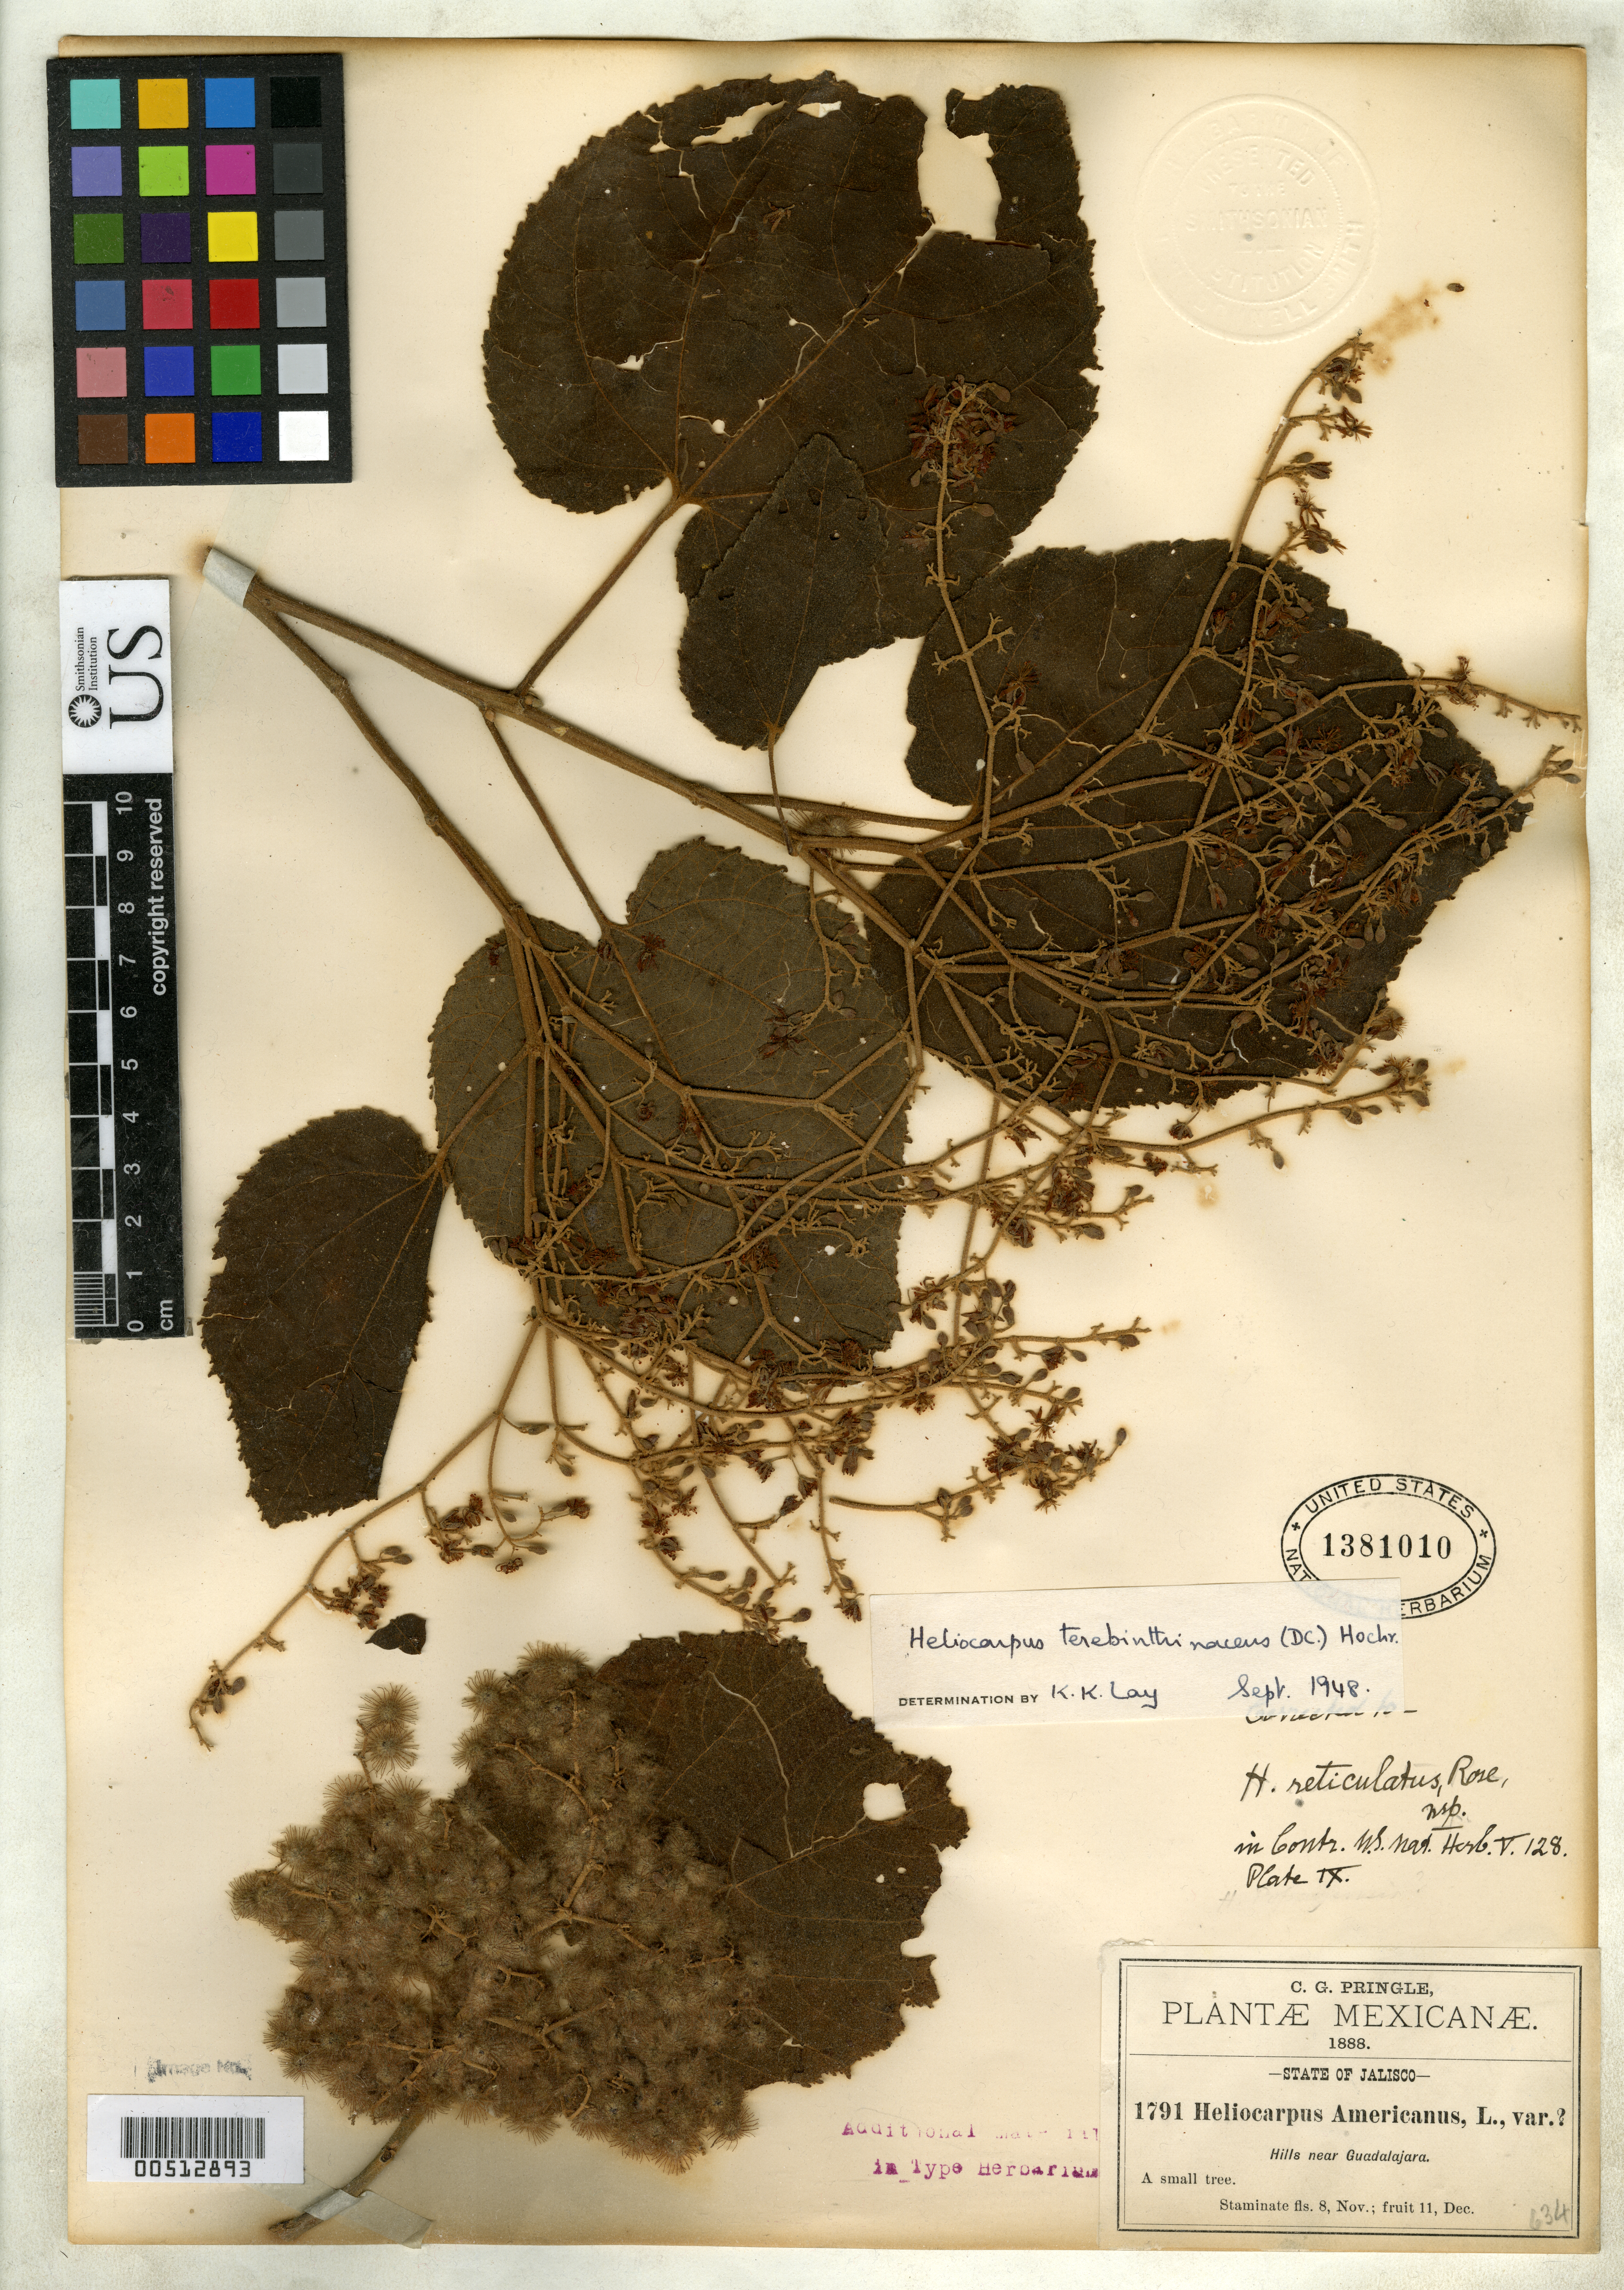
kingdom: Plantae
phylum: Tracheophyta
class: Magnoliopsida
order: Malvales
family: Malvaceae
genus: Heliocarpus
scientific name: Heliocarpus reticulatus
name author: Rose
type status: Type Collection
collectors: C. G. Pringle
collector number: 1791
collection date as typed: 08 Nov 1888 to 11 Dec 1888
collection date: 1888-11-08/1888-12-11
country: Mexico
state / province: Jalisco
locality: Hills near Guadalajara.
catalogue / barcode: US 1381010